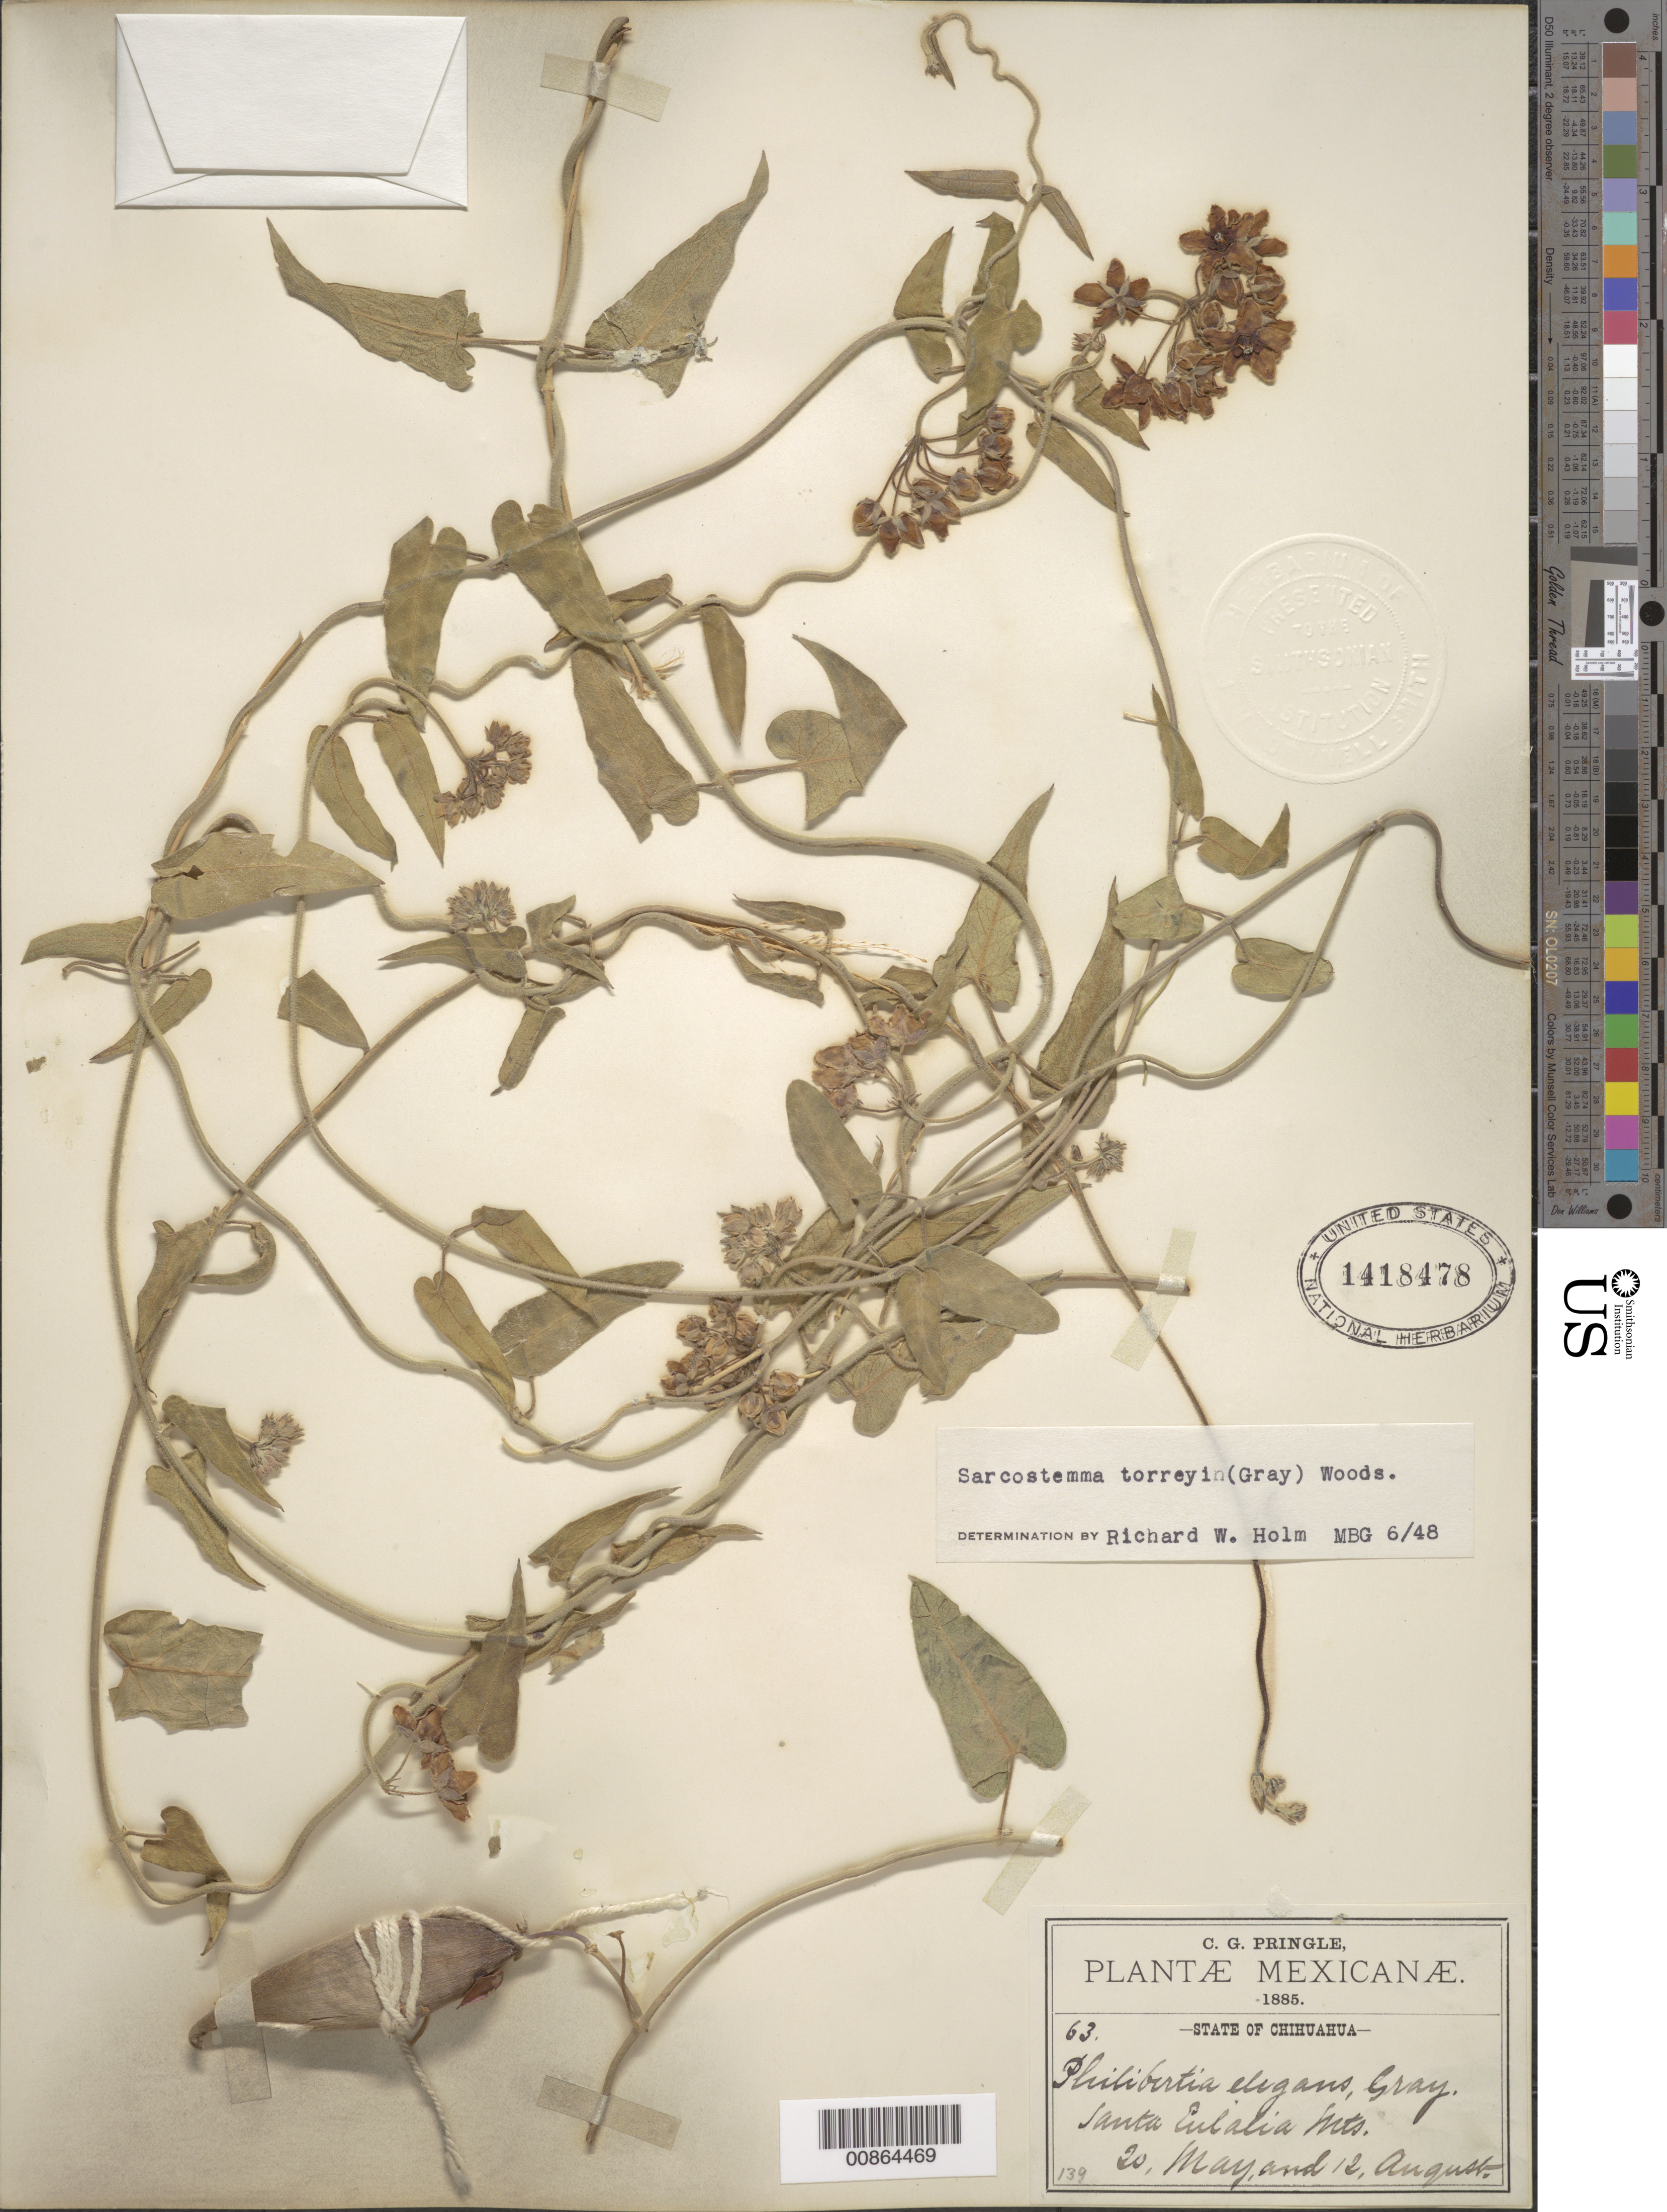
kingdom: Plantae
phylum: Tracheophyta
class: Magnoliopsida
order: Gentianales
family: Apocynaceae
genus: Sarcostemma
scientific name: Sarcostemma torreyi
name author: (A. Gray) Woodson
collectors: C. G. Pringle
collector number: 63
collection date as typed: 20 May 1885 to 12 Aug 1885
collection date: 1885-05-20/1885-08-12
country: Mexico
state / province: Chihuahua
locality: Santa Eulalia Mountains.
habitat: Mountains.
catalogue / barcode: US 1418478